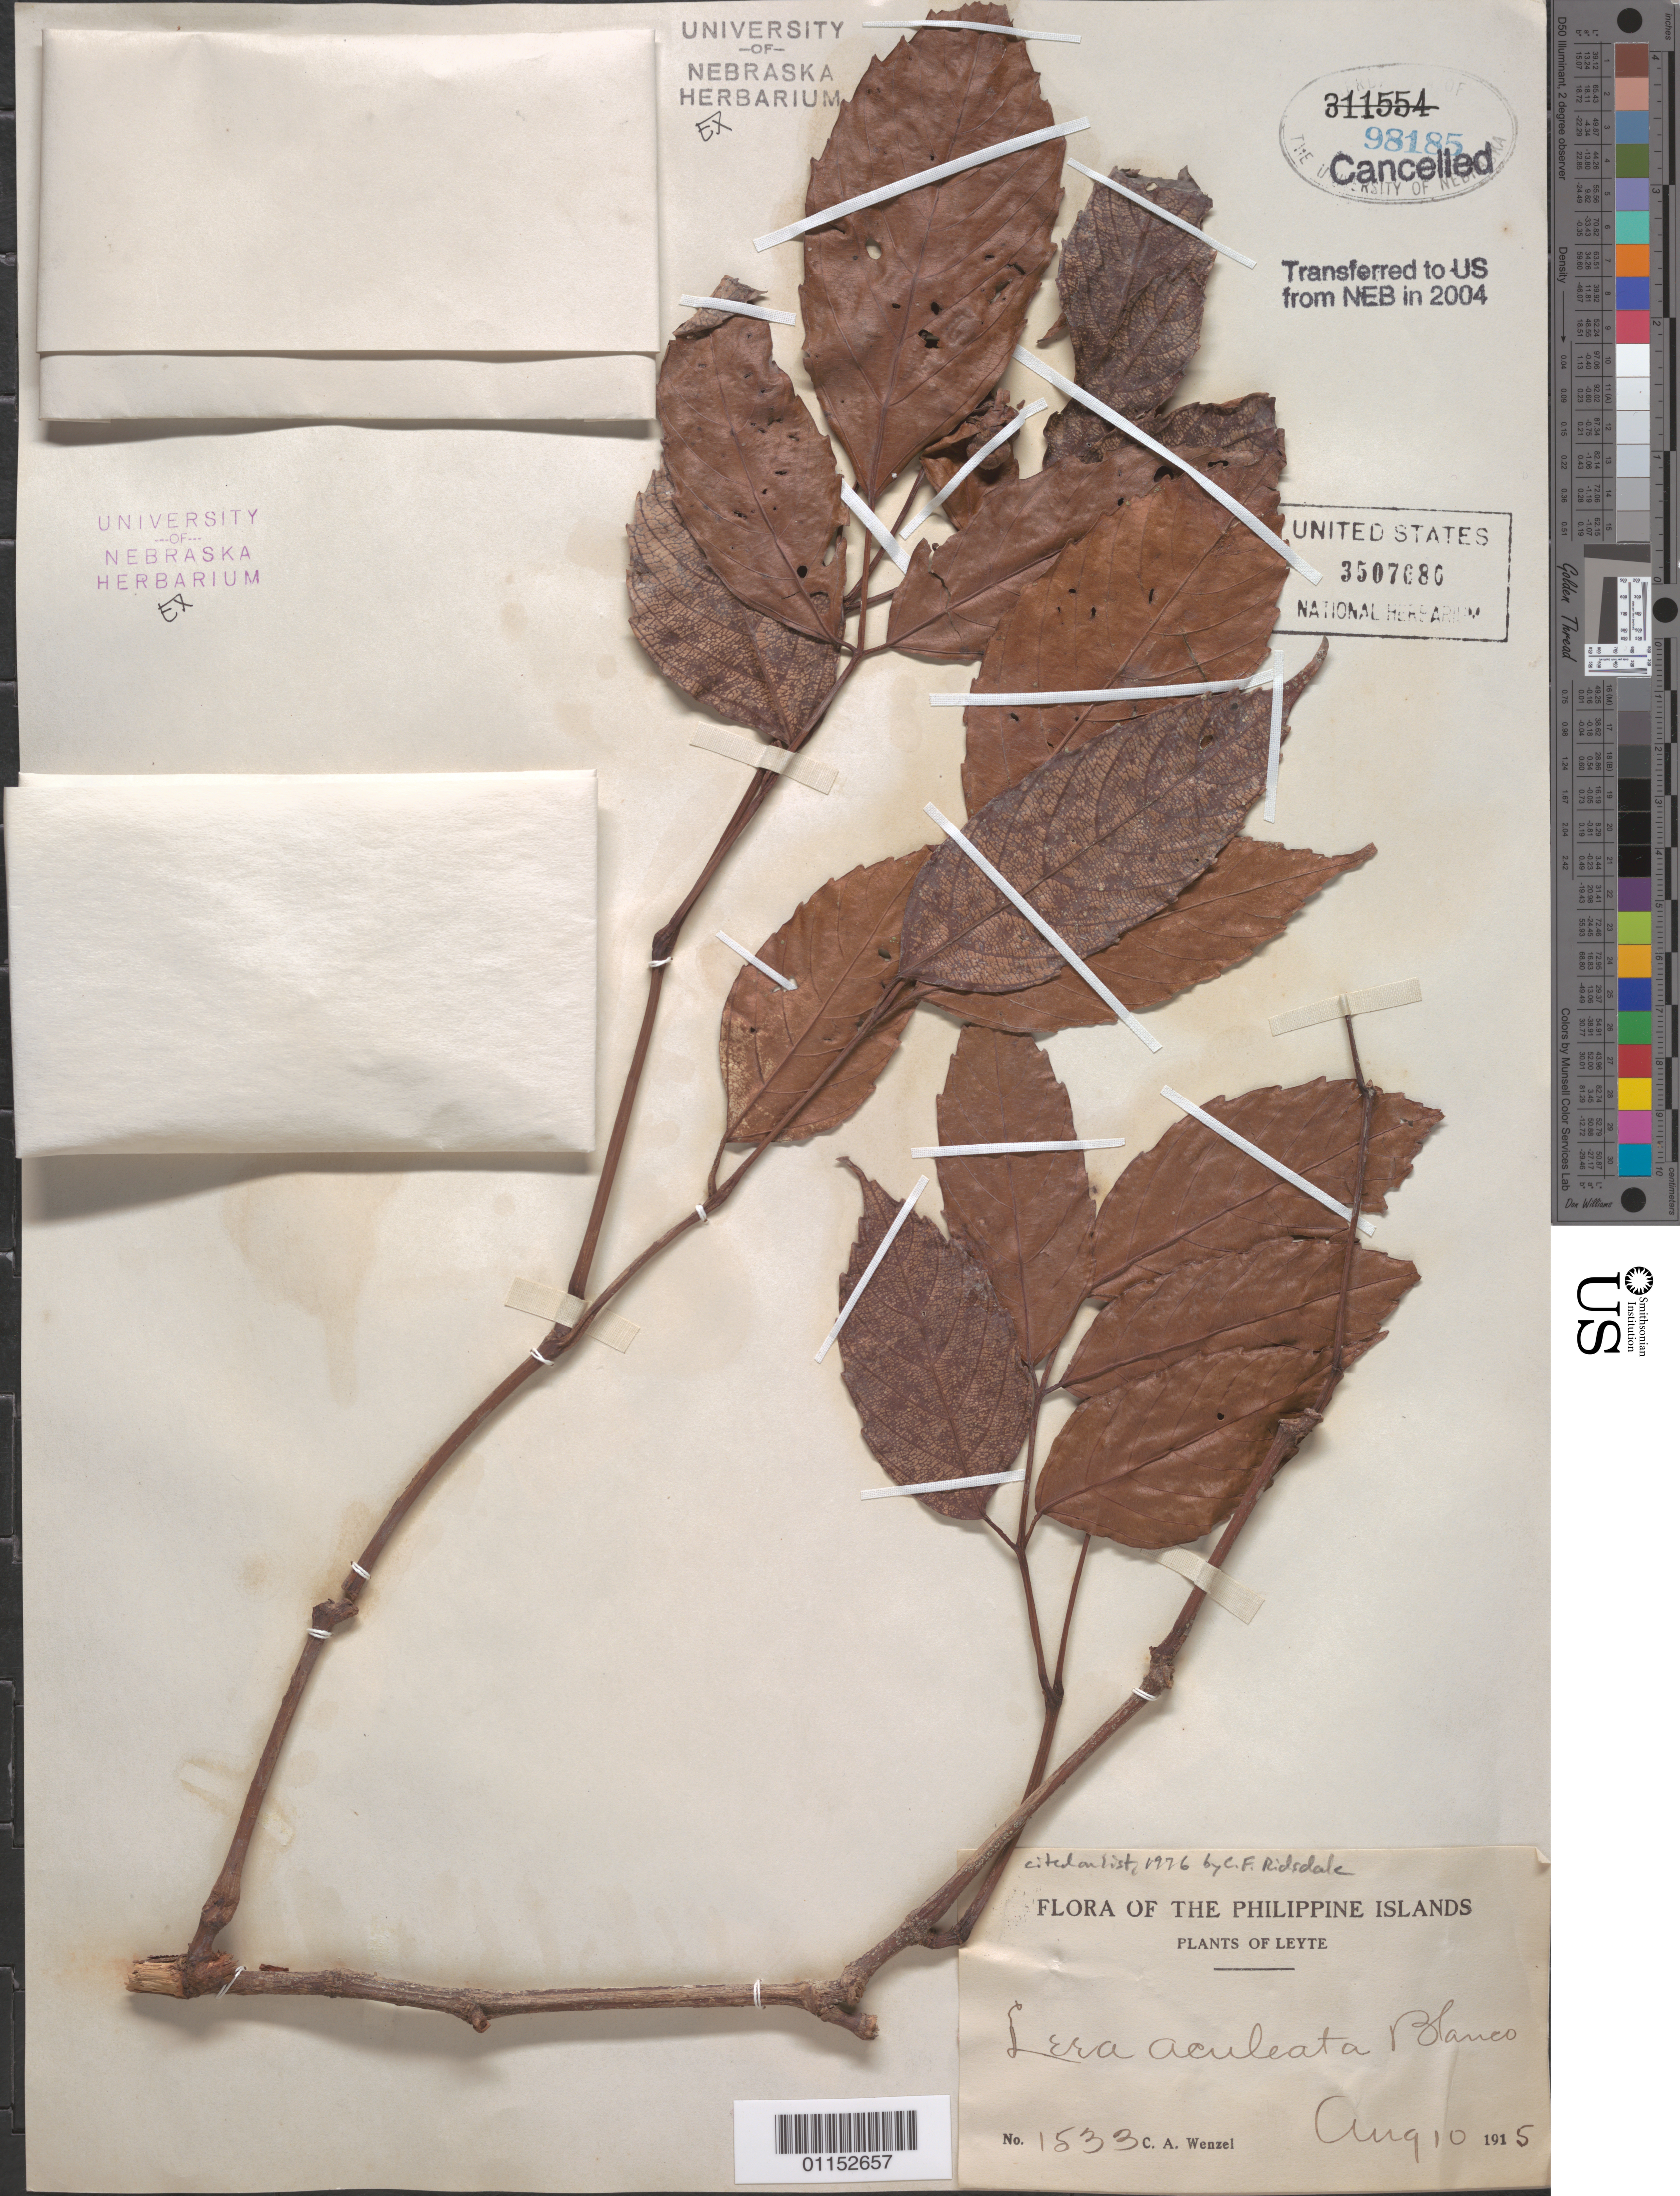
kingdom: Plantae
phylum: Tracheophyta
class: Magnoliopsida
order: Vitales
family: Vitaceae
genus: Leea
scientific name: Leea aculeata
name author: Blume ex Spreng.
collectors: C. Wenzel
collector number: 1533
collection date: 1915-08-10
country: Philippines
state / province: Eastern Visayas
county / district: Leyte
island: Leyte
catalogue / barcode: US 3507680